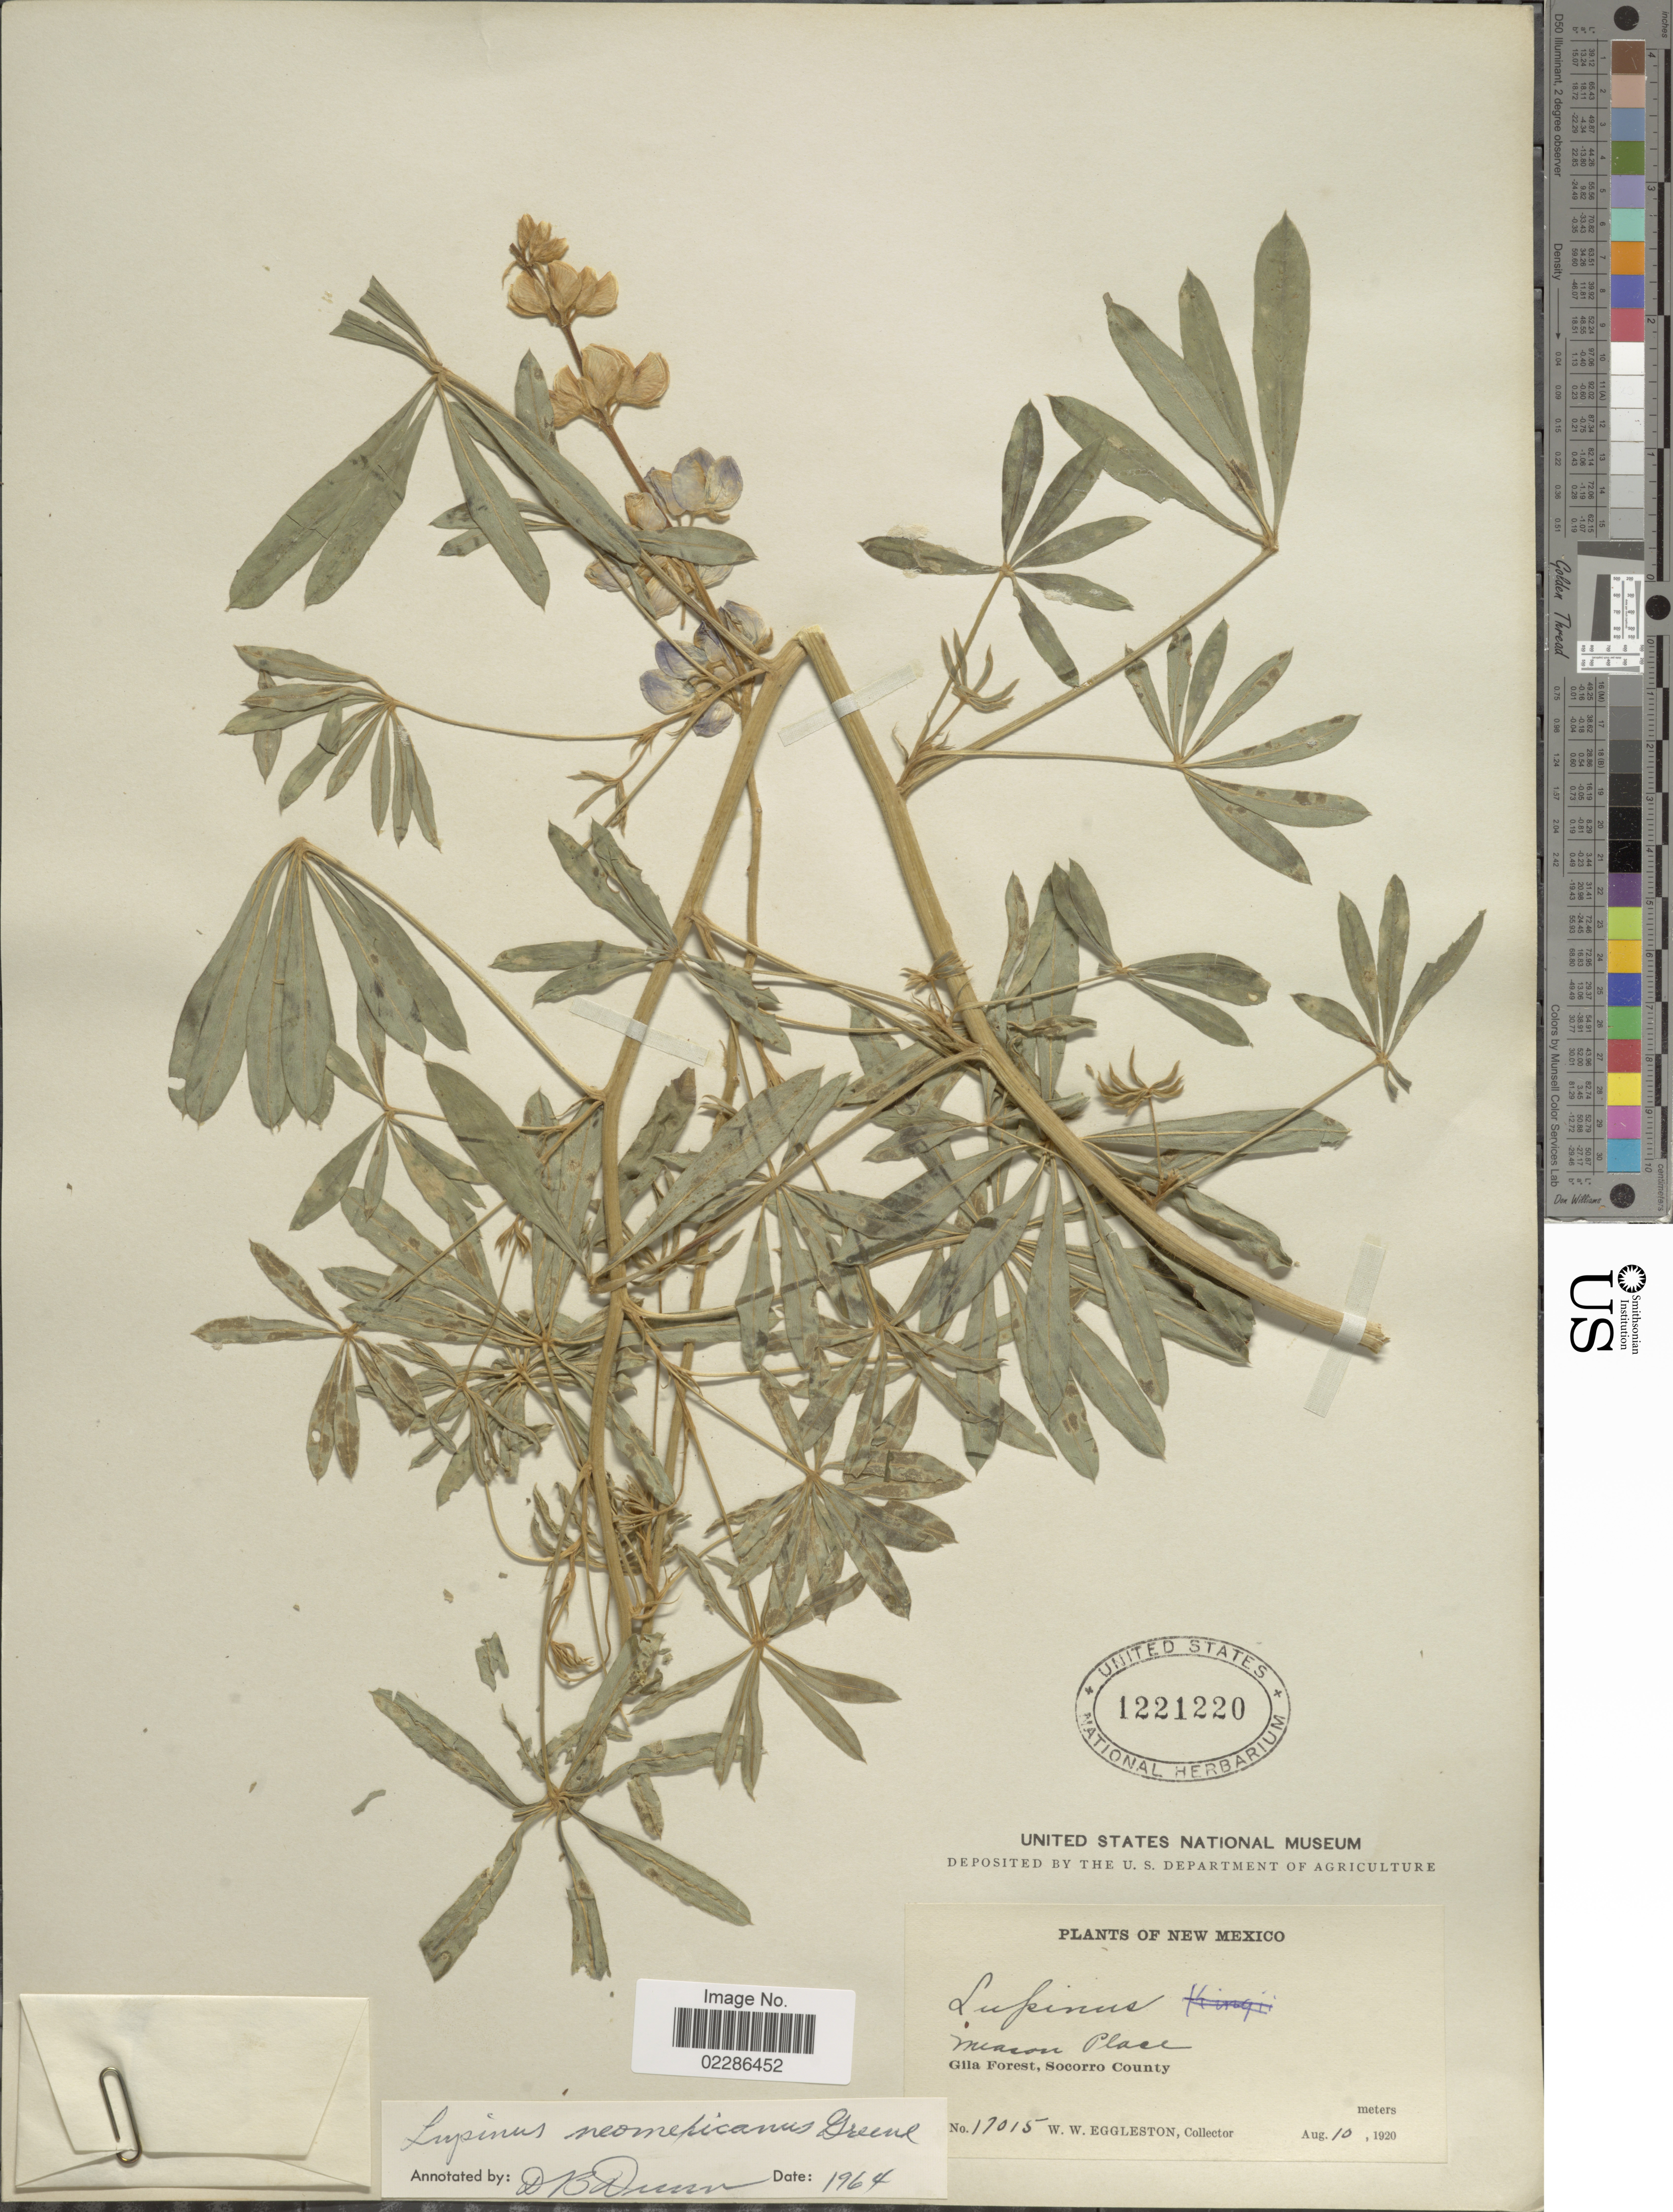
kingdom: Plantae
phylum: Tracheophyta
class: Magnoliopsida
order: Fabales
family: Fabaceae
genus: Lupinus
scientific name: Lupinus neomexicanus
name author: Greene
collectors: W. W. Eggleston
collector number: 17015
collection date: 1920-08-10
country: United States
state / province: New Mexico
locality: Meason Place, Gila Forest, Socorro County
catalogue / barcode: US 1221220